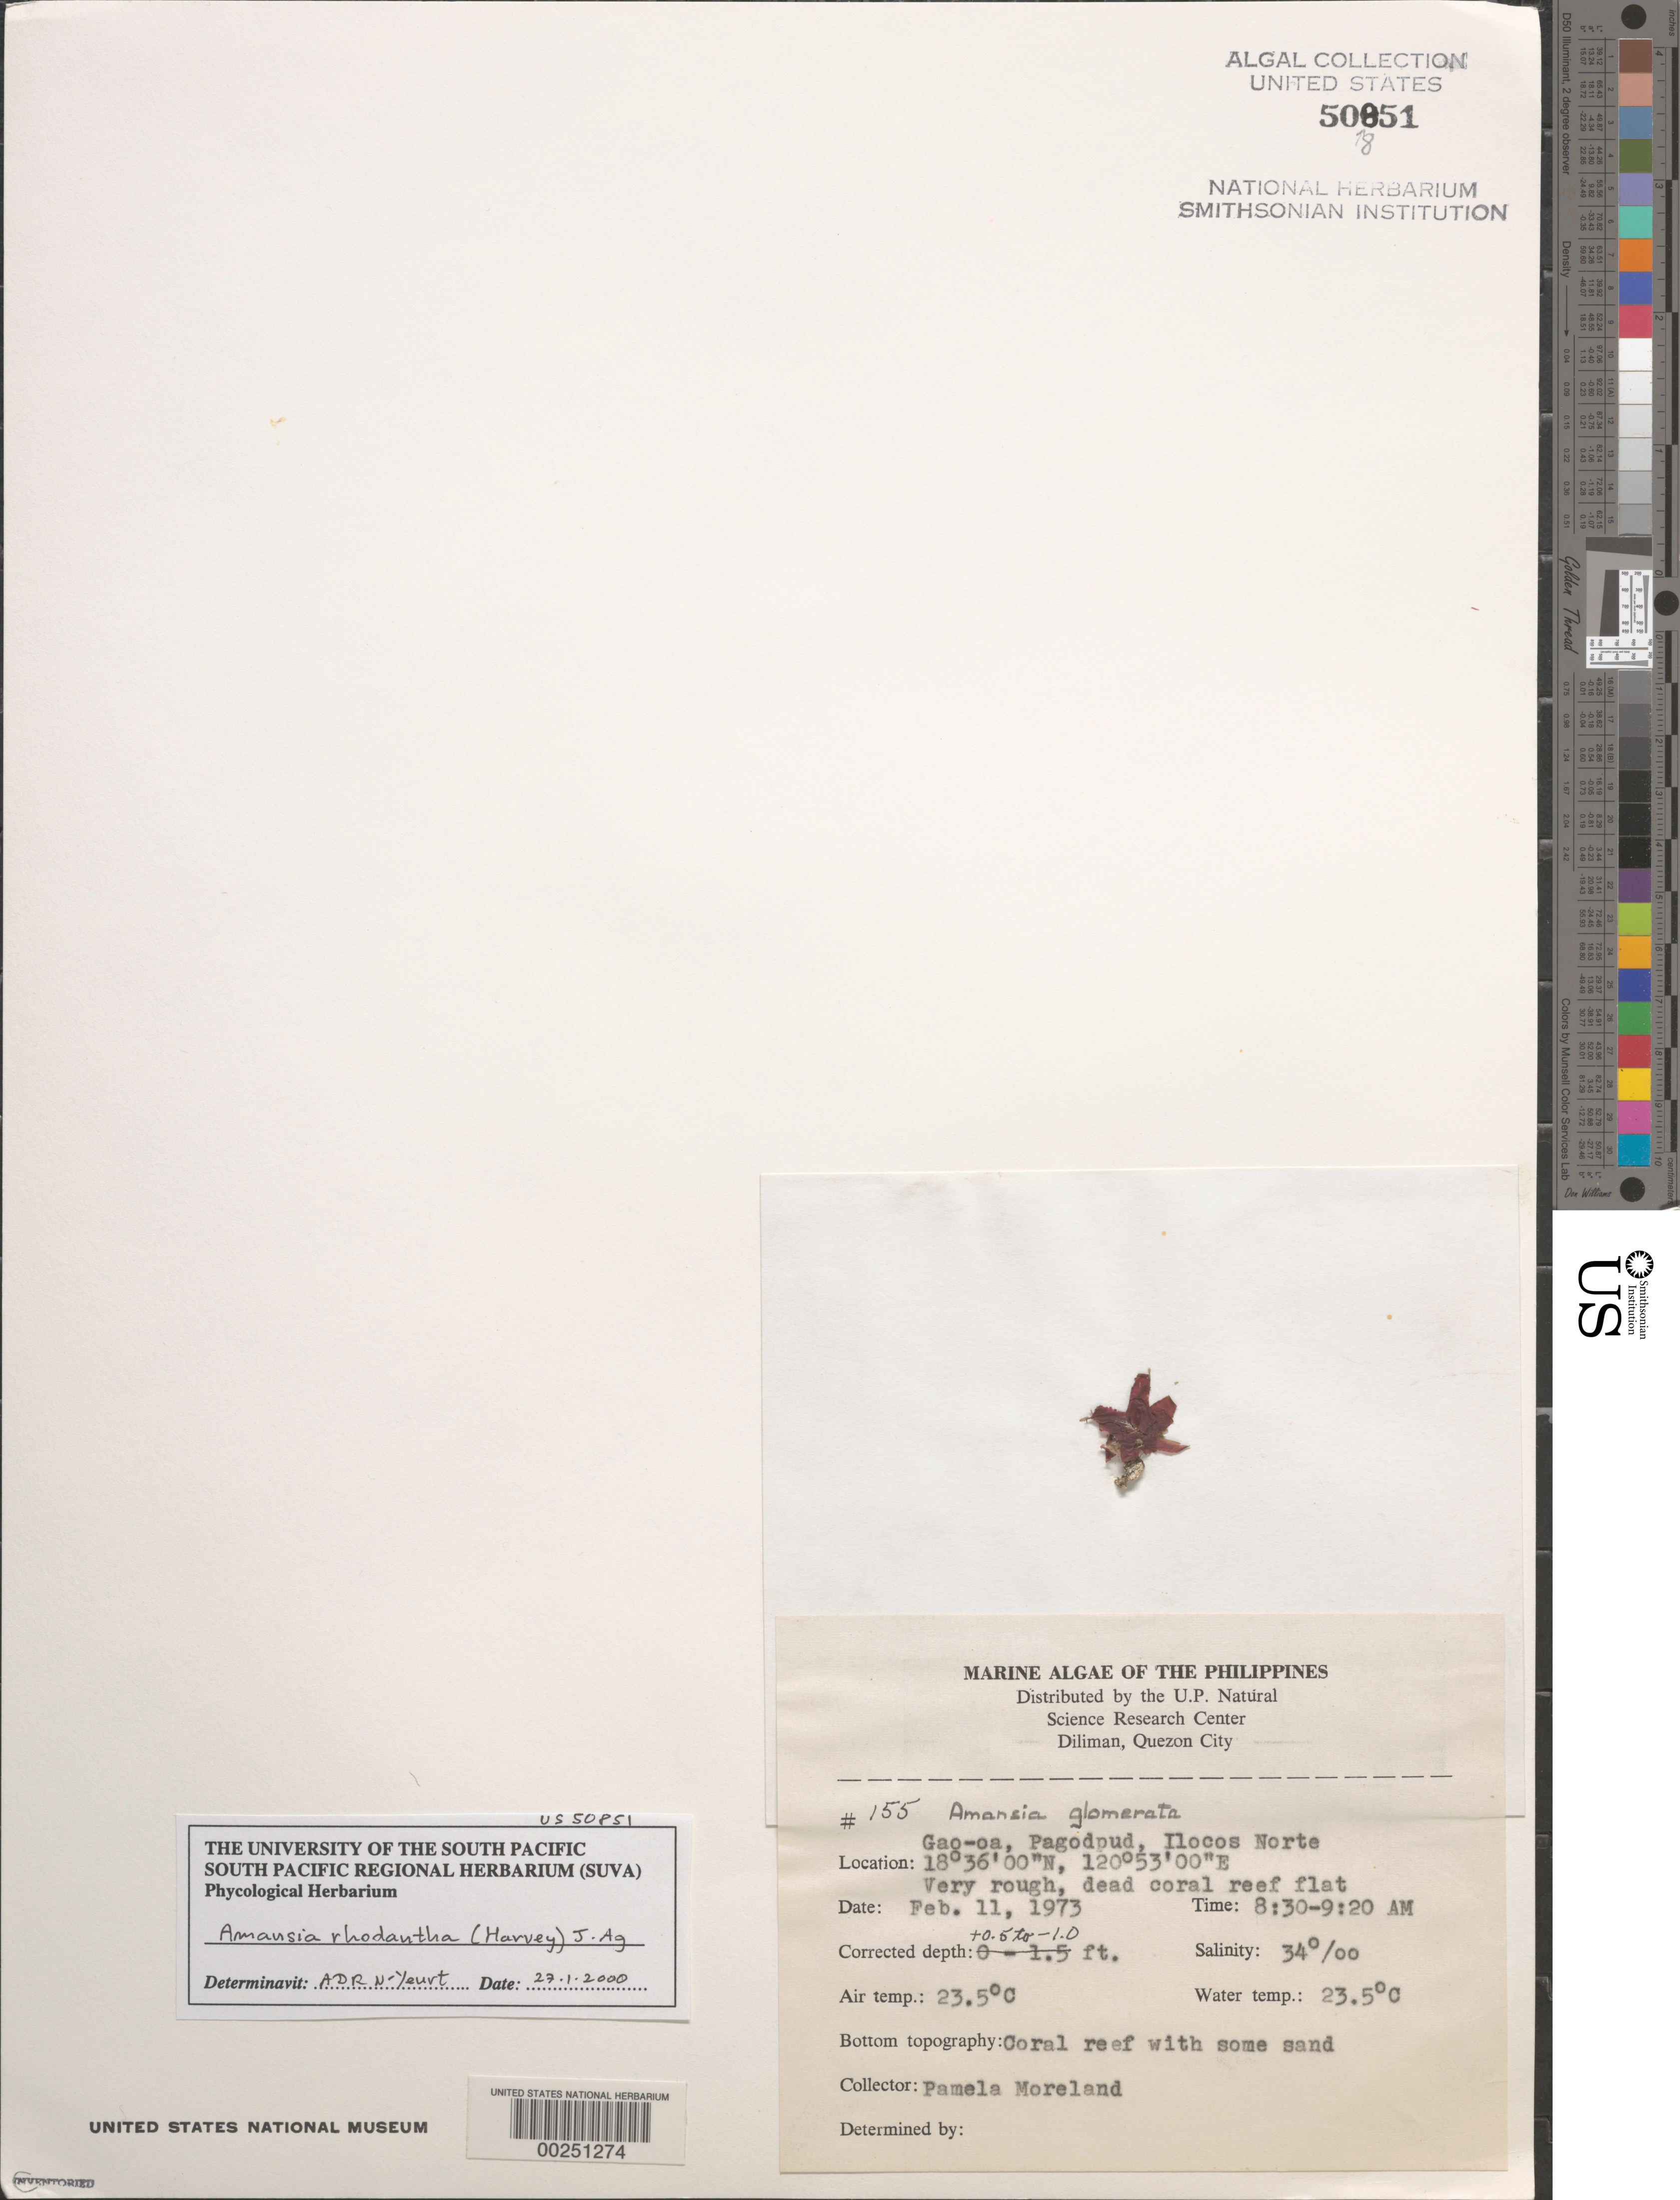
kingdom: Plantae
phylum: Rhodophyta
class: Florideophyceae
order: Ceramiales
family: Rhodomelaceae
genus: Amansia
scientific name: Amansia rhodantha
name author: (Harv.) J. Agardh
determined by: N'Yeurt, A. D. R.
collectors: P. Moreland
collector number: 155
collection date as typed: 11 Feb 1973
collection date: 1973-02-11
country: Philippines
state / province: Ilocos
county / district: Ilocos Norte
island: Luzon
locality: Gao-oa, Pagodpud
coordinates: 18 36'00"N, 120 53'00"E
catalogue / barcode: US 50851